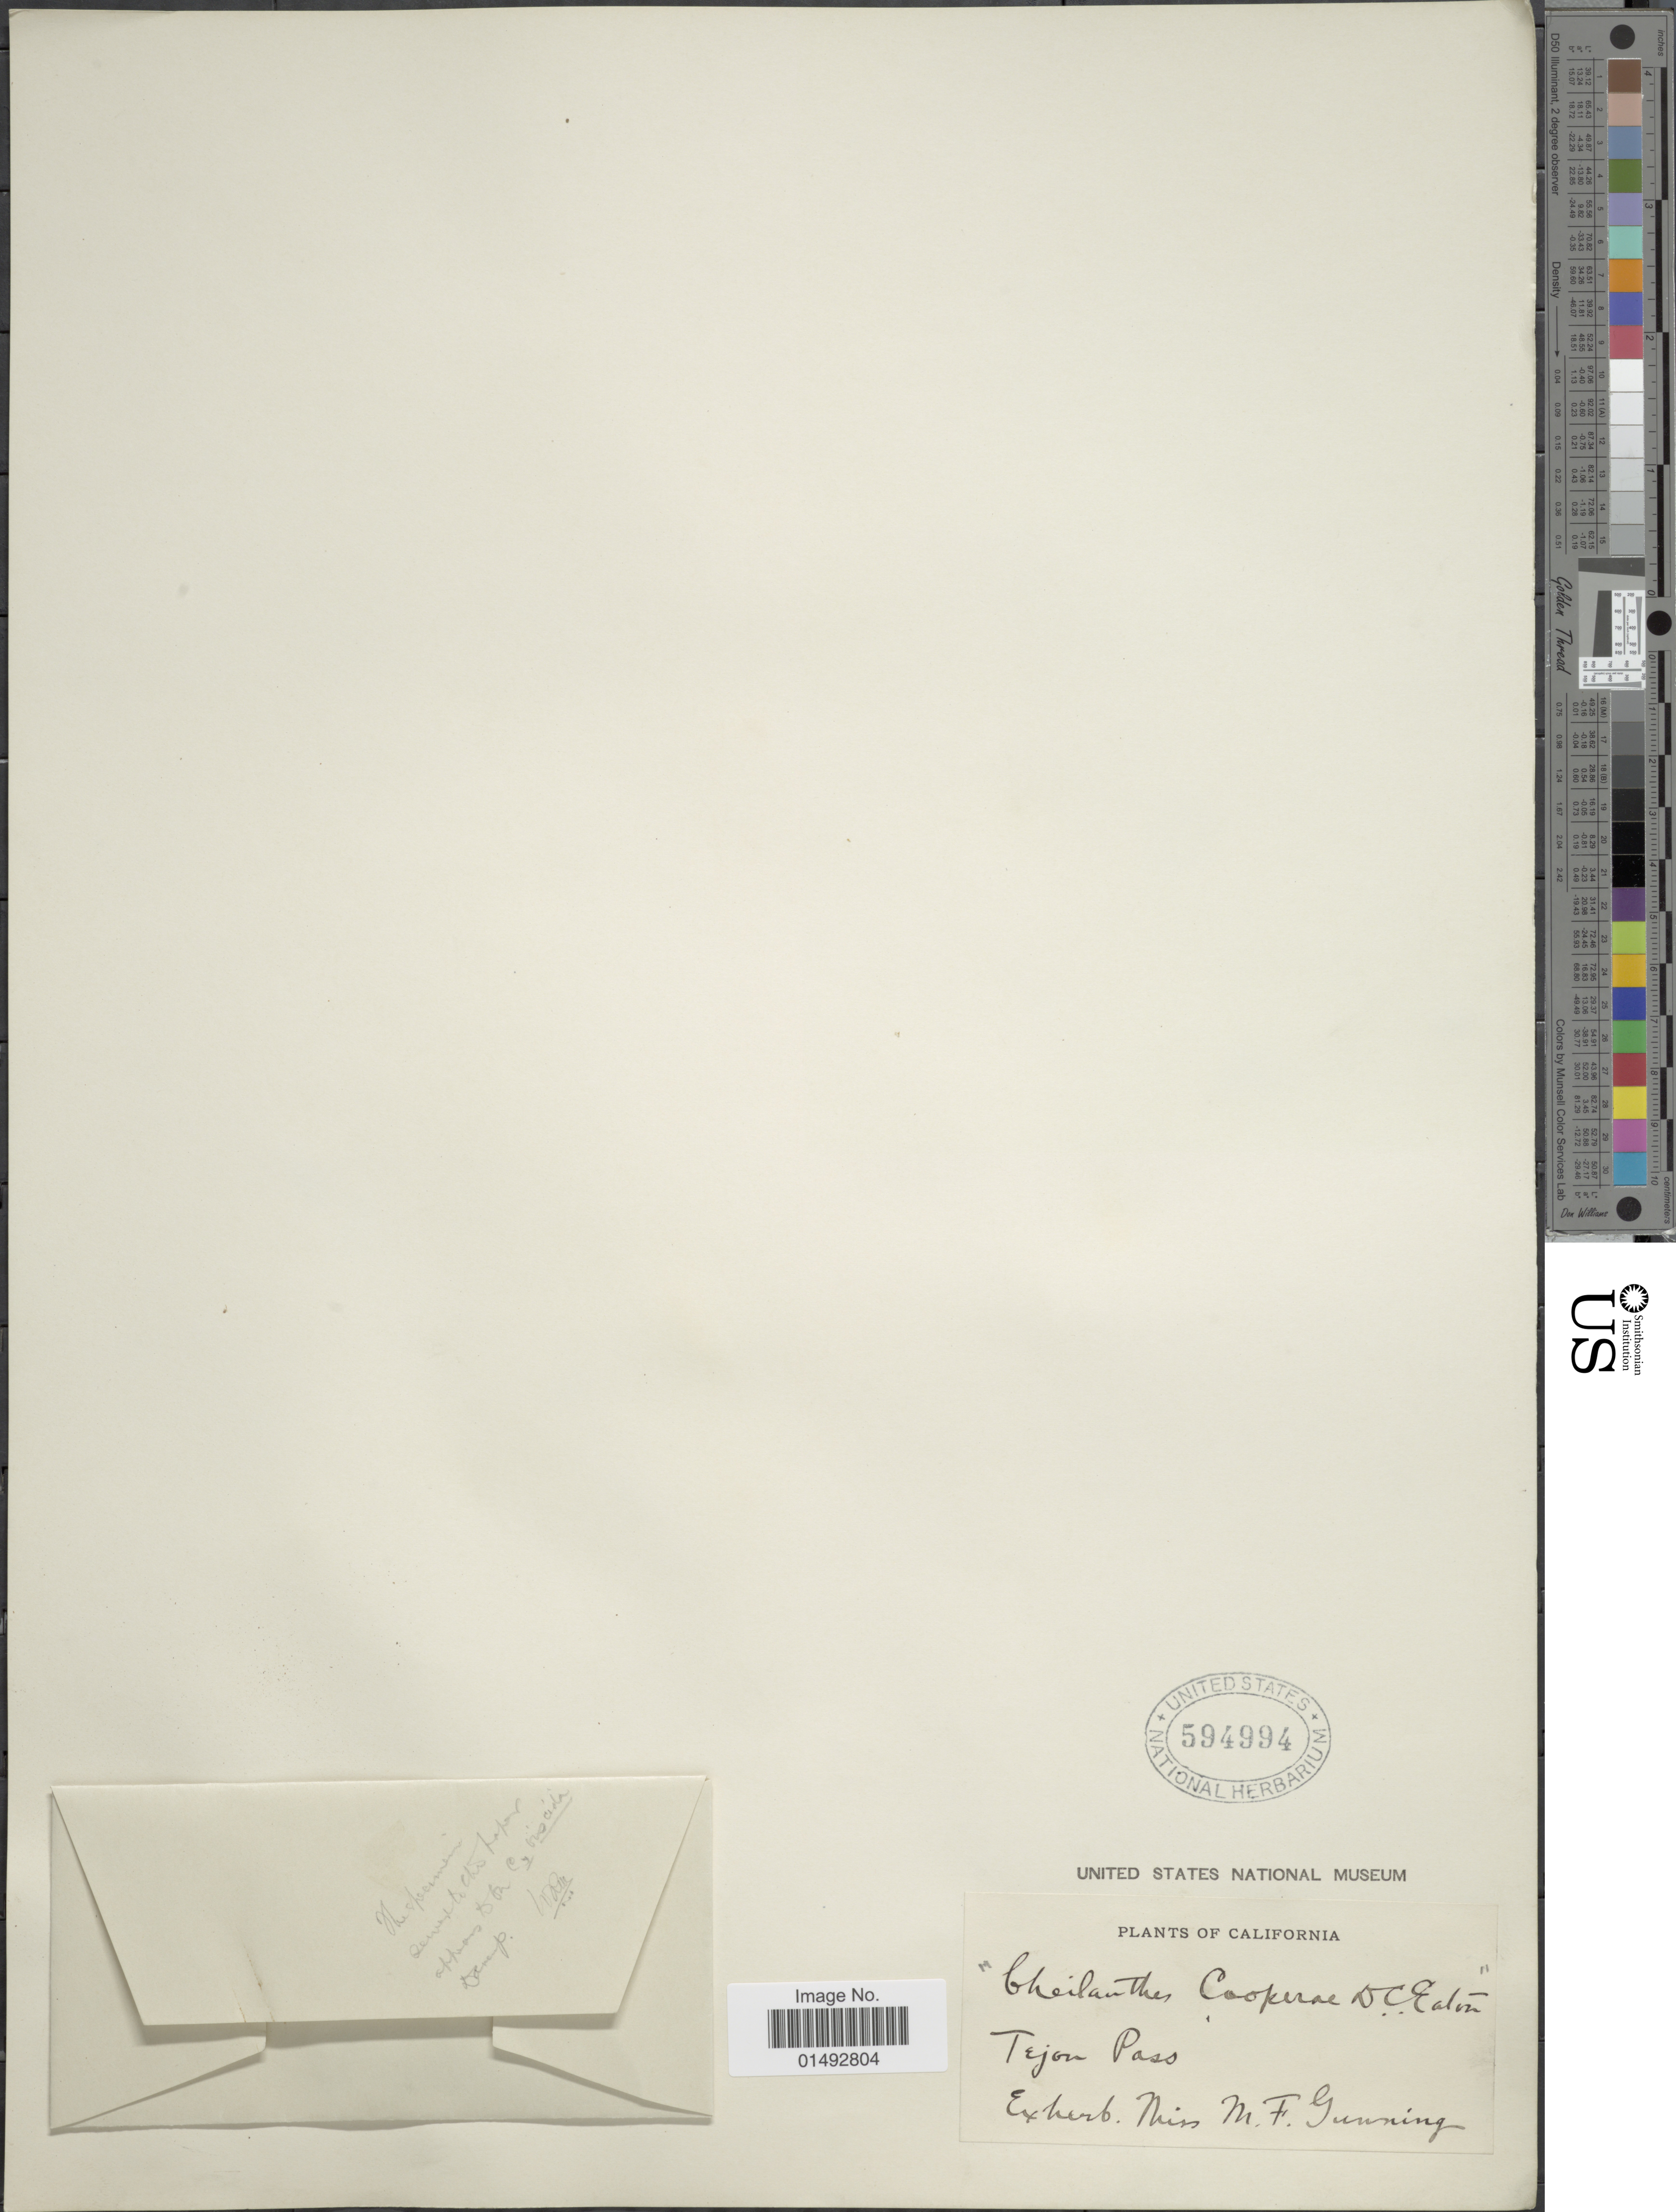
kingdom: Plantae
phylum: Tracheophyta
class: Polypodiopsida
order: Polypodiales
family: Pteridaceae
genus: Myriopteris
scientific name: Myriopteris cooperae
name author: (D.C. Eaton) Grusz & Windham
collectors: ex herb. M. F. Gunning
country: United States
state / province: California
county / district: Kern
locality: Tejon Pass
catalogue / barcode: US 594994